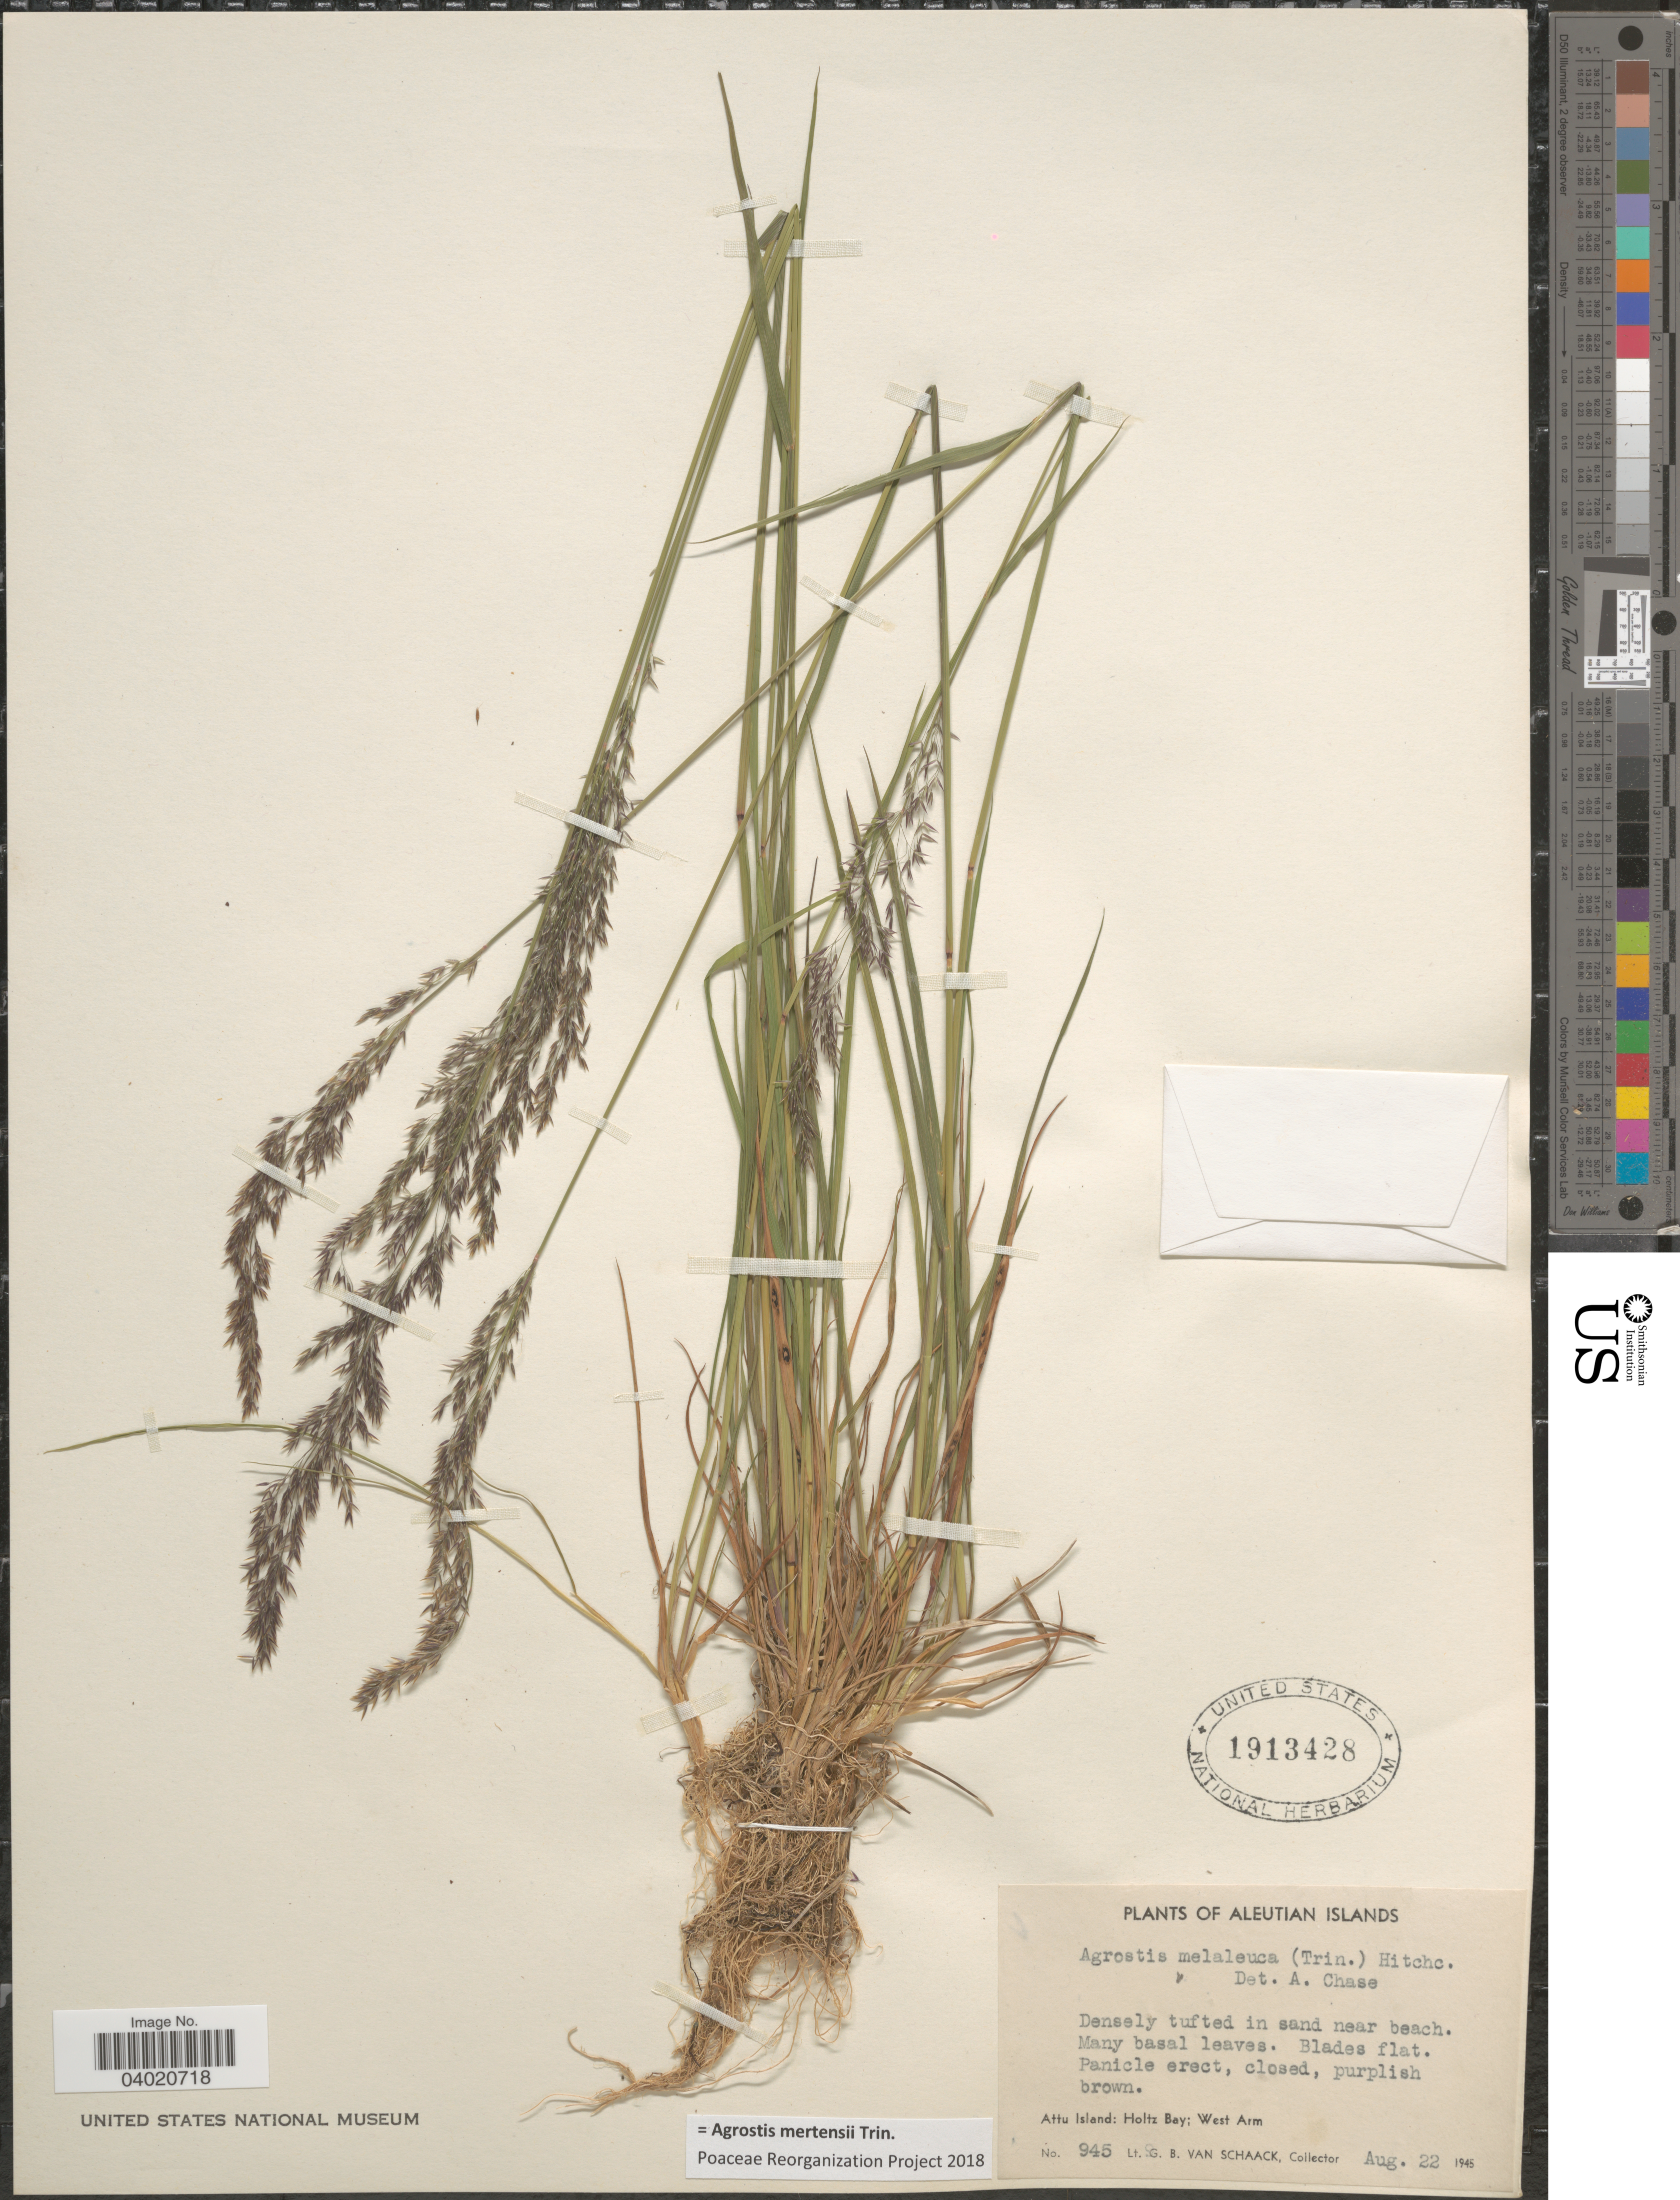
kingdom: Plantae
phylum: Tracheophyta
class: Liliopsida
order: Poales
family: Poaceae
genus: Agrostis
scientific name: Agrostis mertensii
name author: Trin.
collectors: G. Van Schaack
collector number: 945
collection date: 1945-08-22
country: United States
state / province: Alaska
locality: Aleutian Islands. Attu Island: Holtz Bay; West Arm.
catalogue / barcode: US 1913428